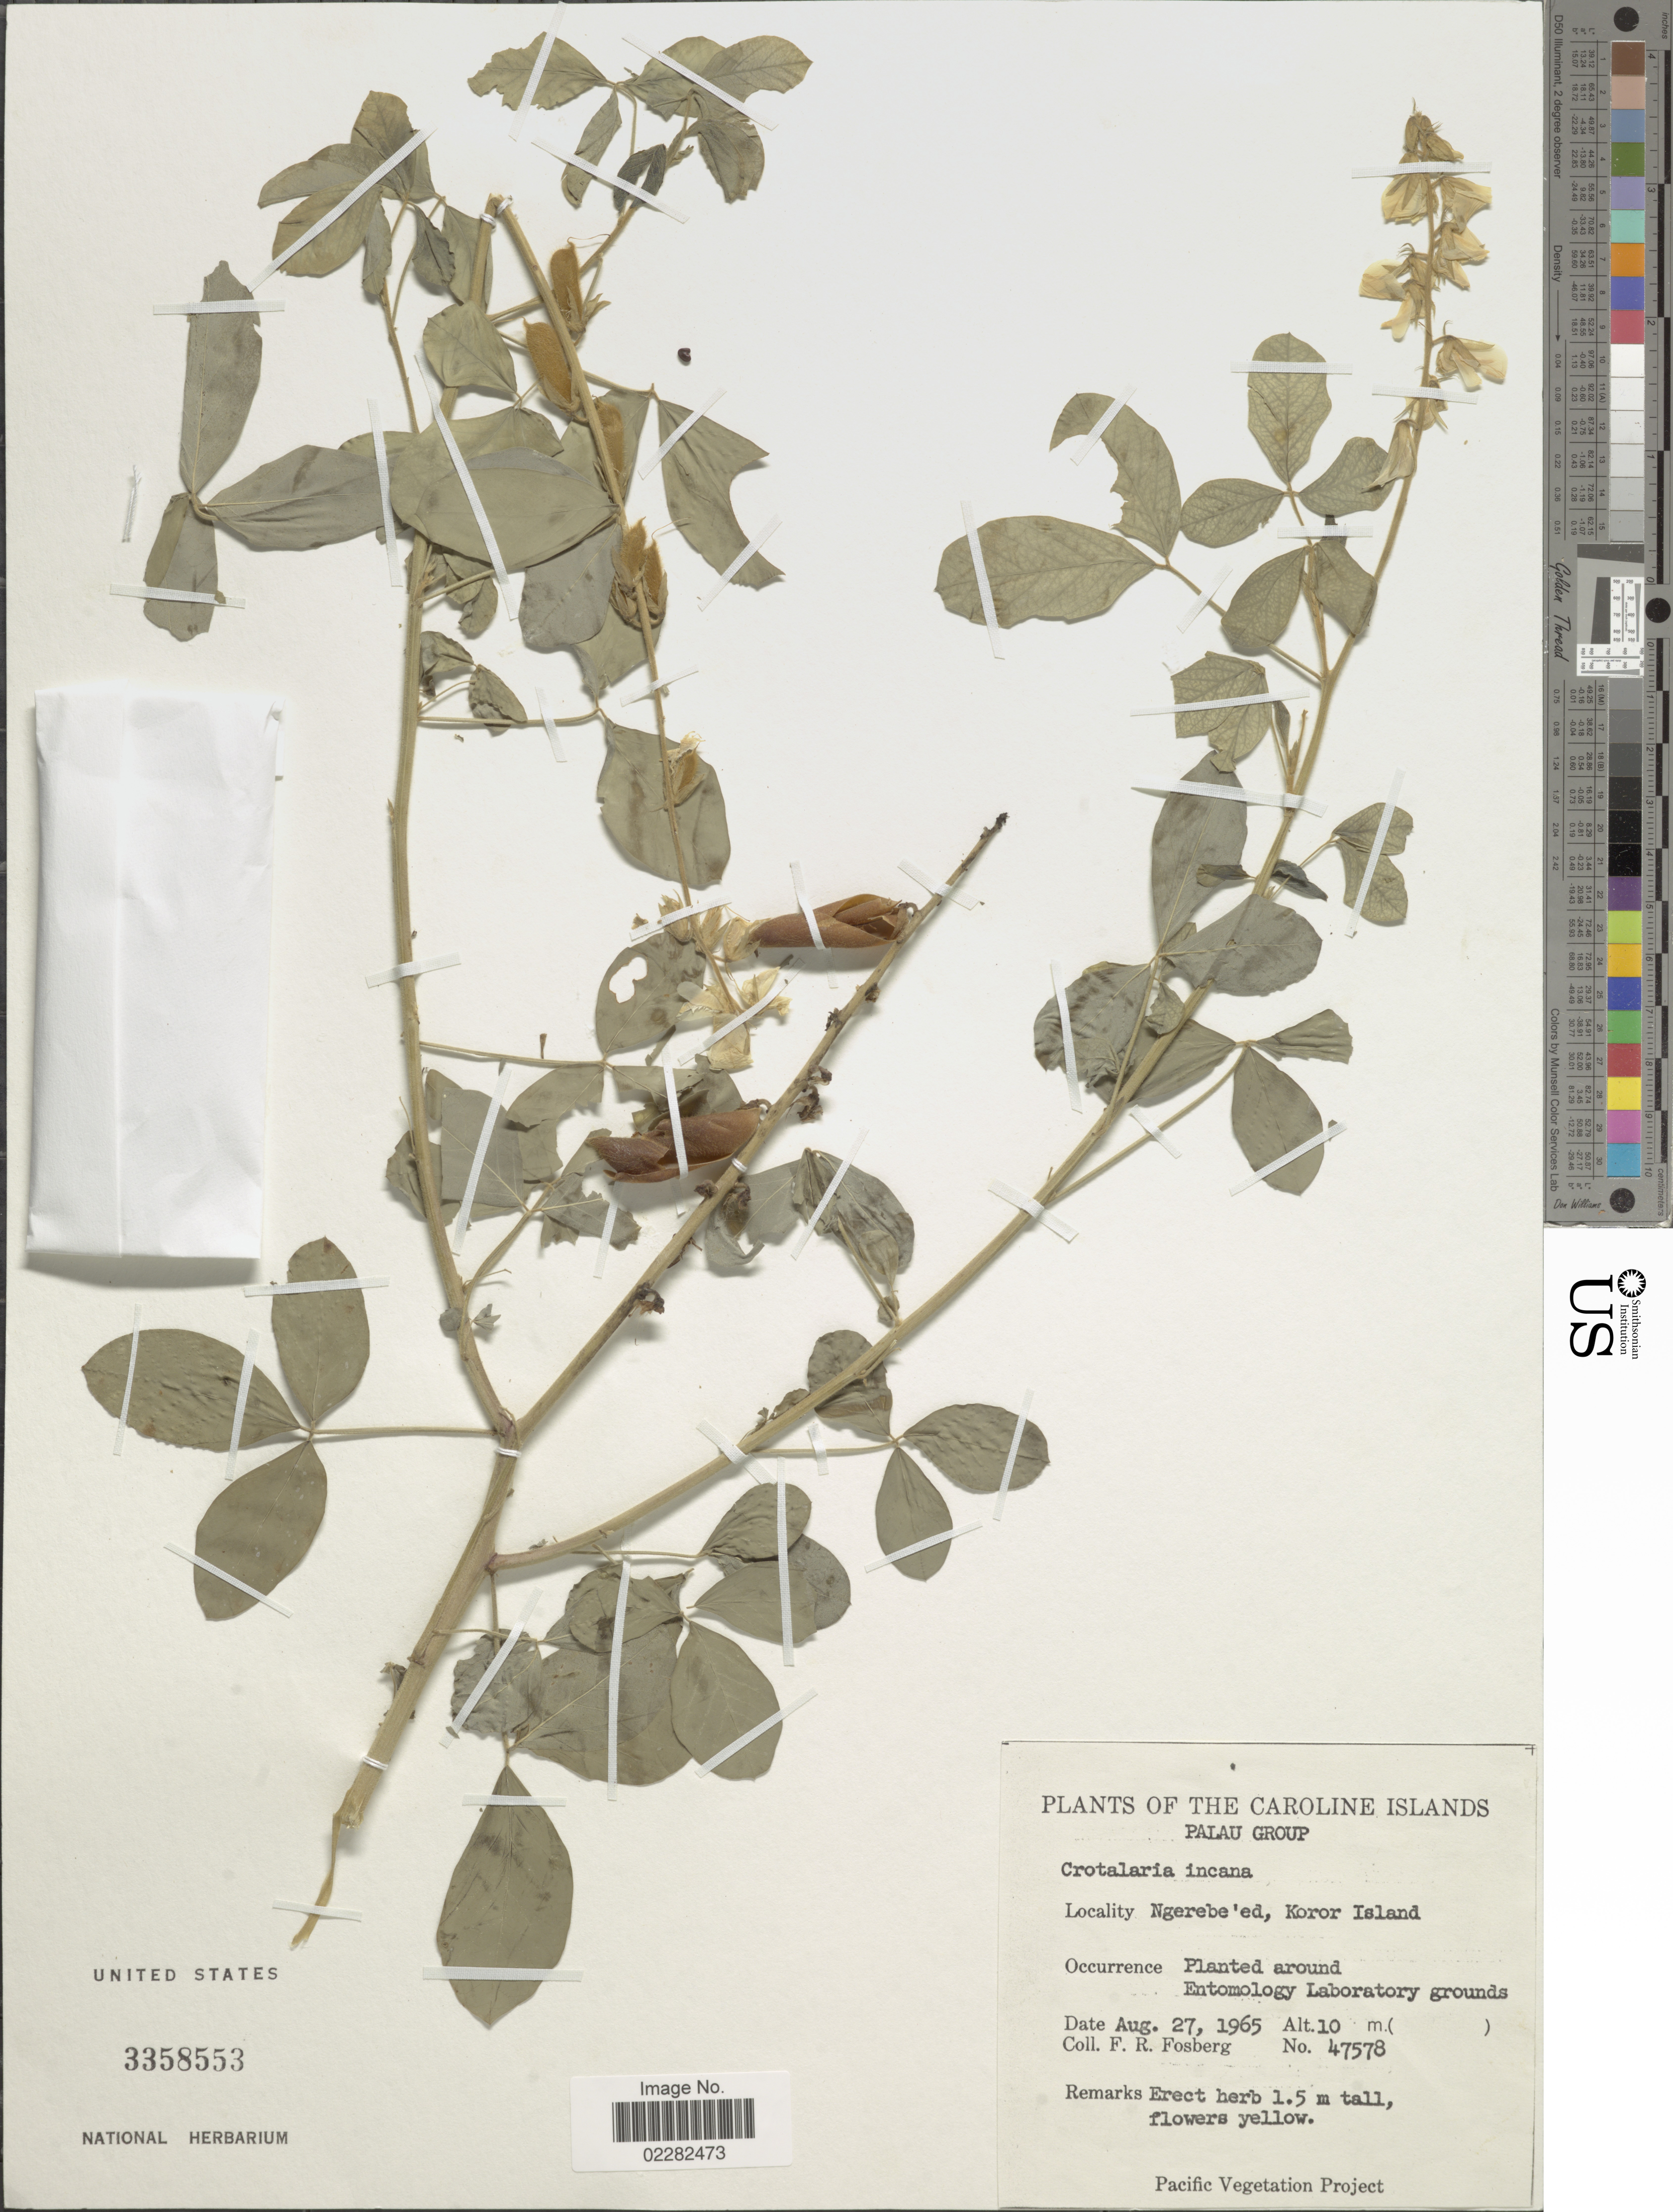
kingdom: Plantae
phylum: Tracheophyta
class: Magnoliopsida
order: Fabales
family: Fabaceae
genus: Crotalaria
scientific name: Crotalaria incana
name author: L.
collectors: F. R. Fosberg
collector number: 47578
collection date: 1965-08-27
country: Palau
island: Oreor [Koror]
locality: Ngerebe'ed, Koror Island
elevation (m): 10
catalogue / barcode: US 3358553